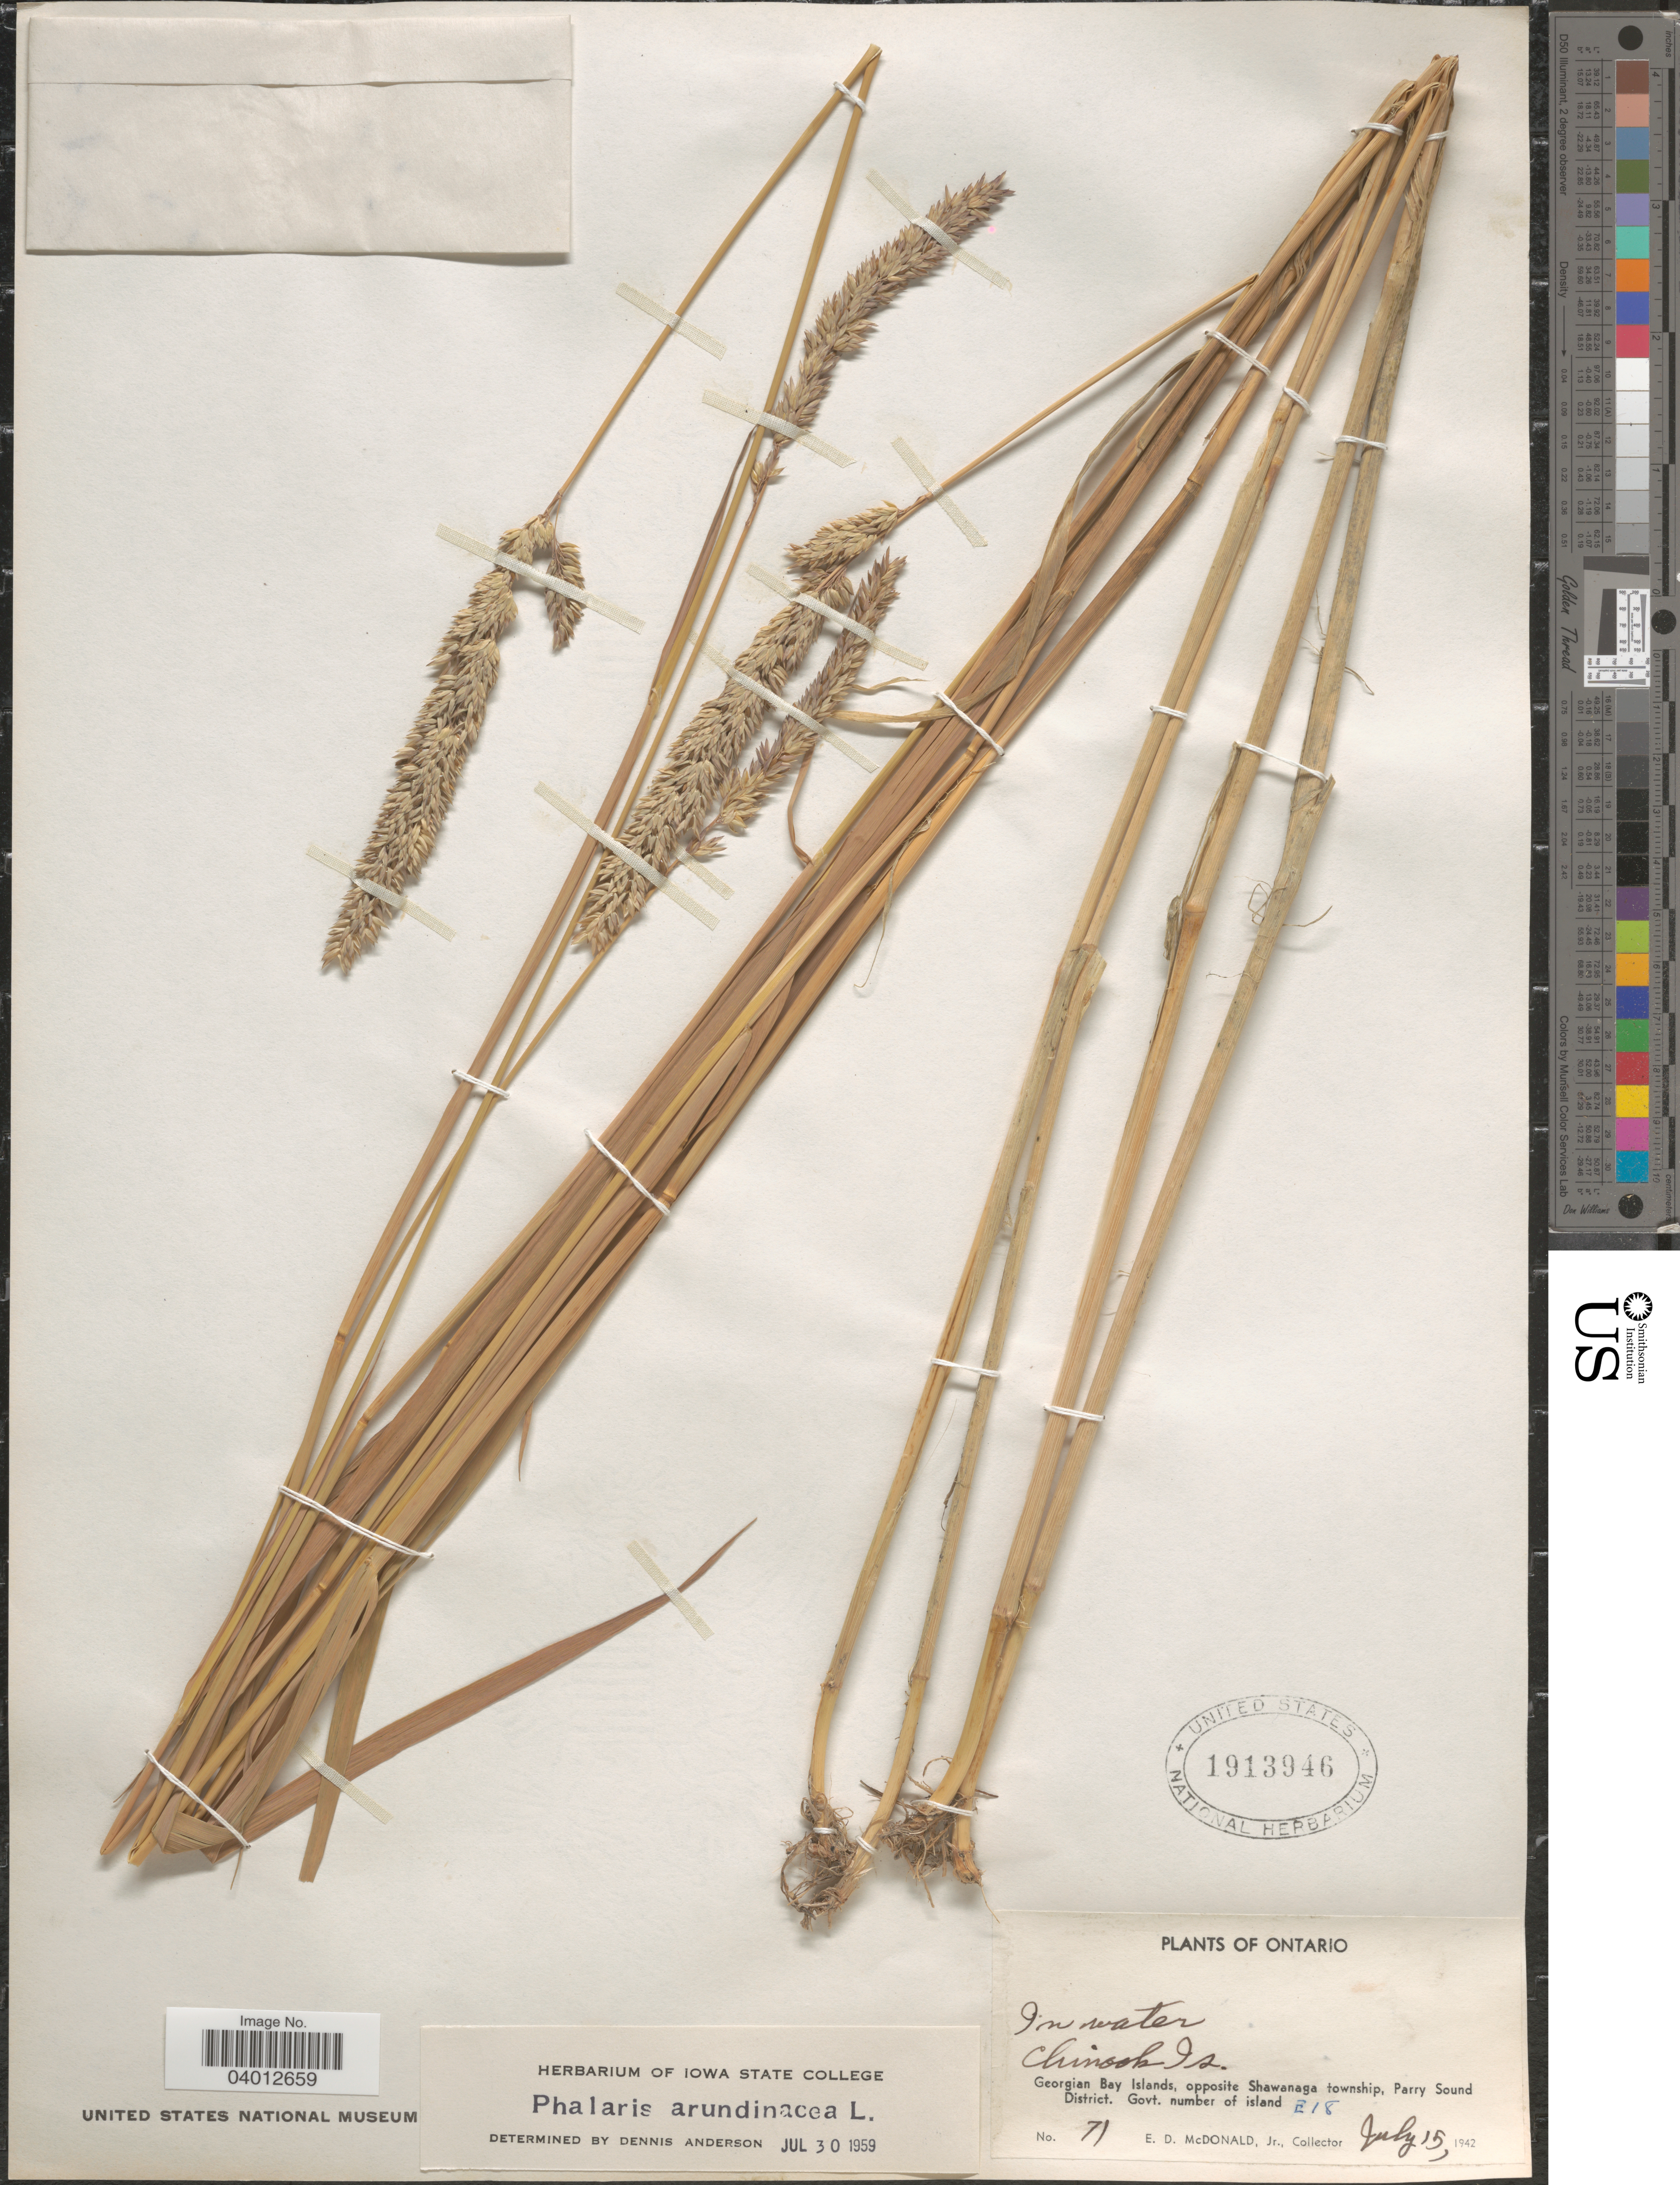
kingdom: Plantae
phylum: Tracheophyta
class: Liliopsida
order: Poales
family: Poaceae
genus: Phalaris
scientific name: Phalaris arundinacea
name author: L.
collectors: E. D. McDonald Jr.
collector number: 71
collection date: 1942-07-15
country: Canada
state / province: Ontario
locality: Chinook Is. Georgian Bay Islands, opposite Shawanaga township, Parry Sound District. Govt. number of island E18.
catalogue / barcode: US 1913946